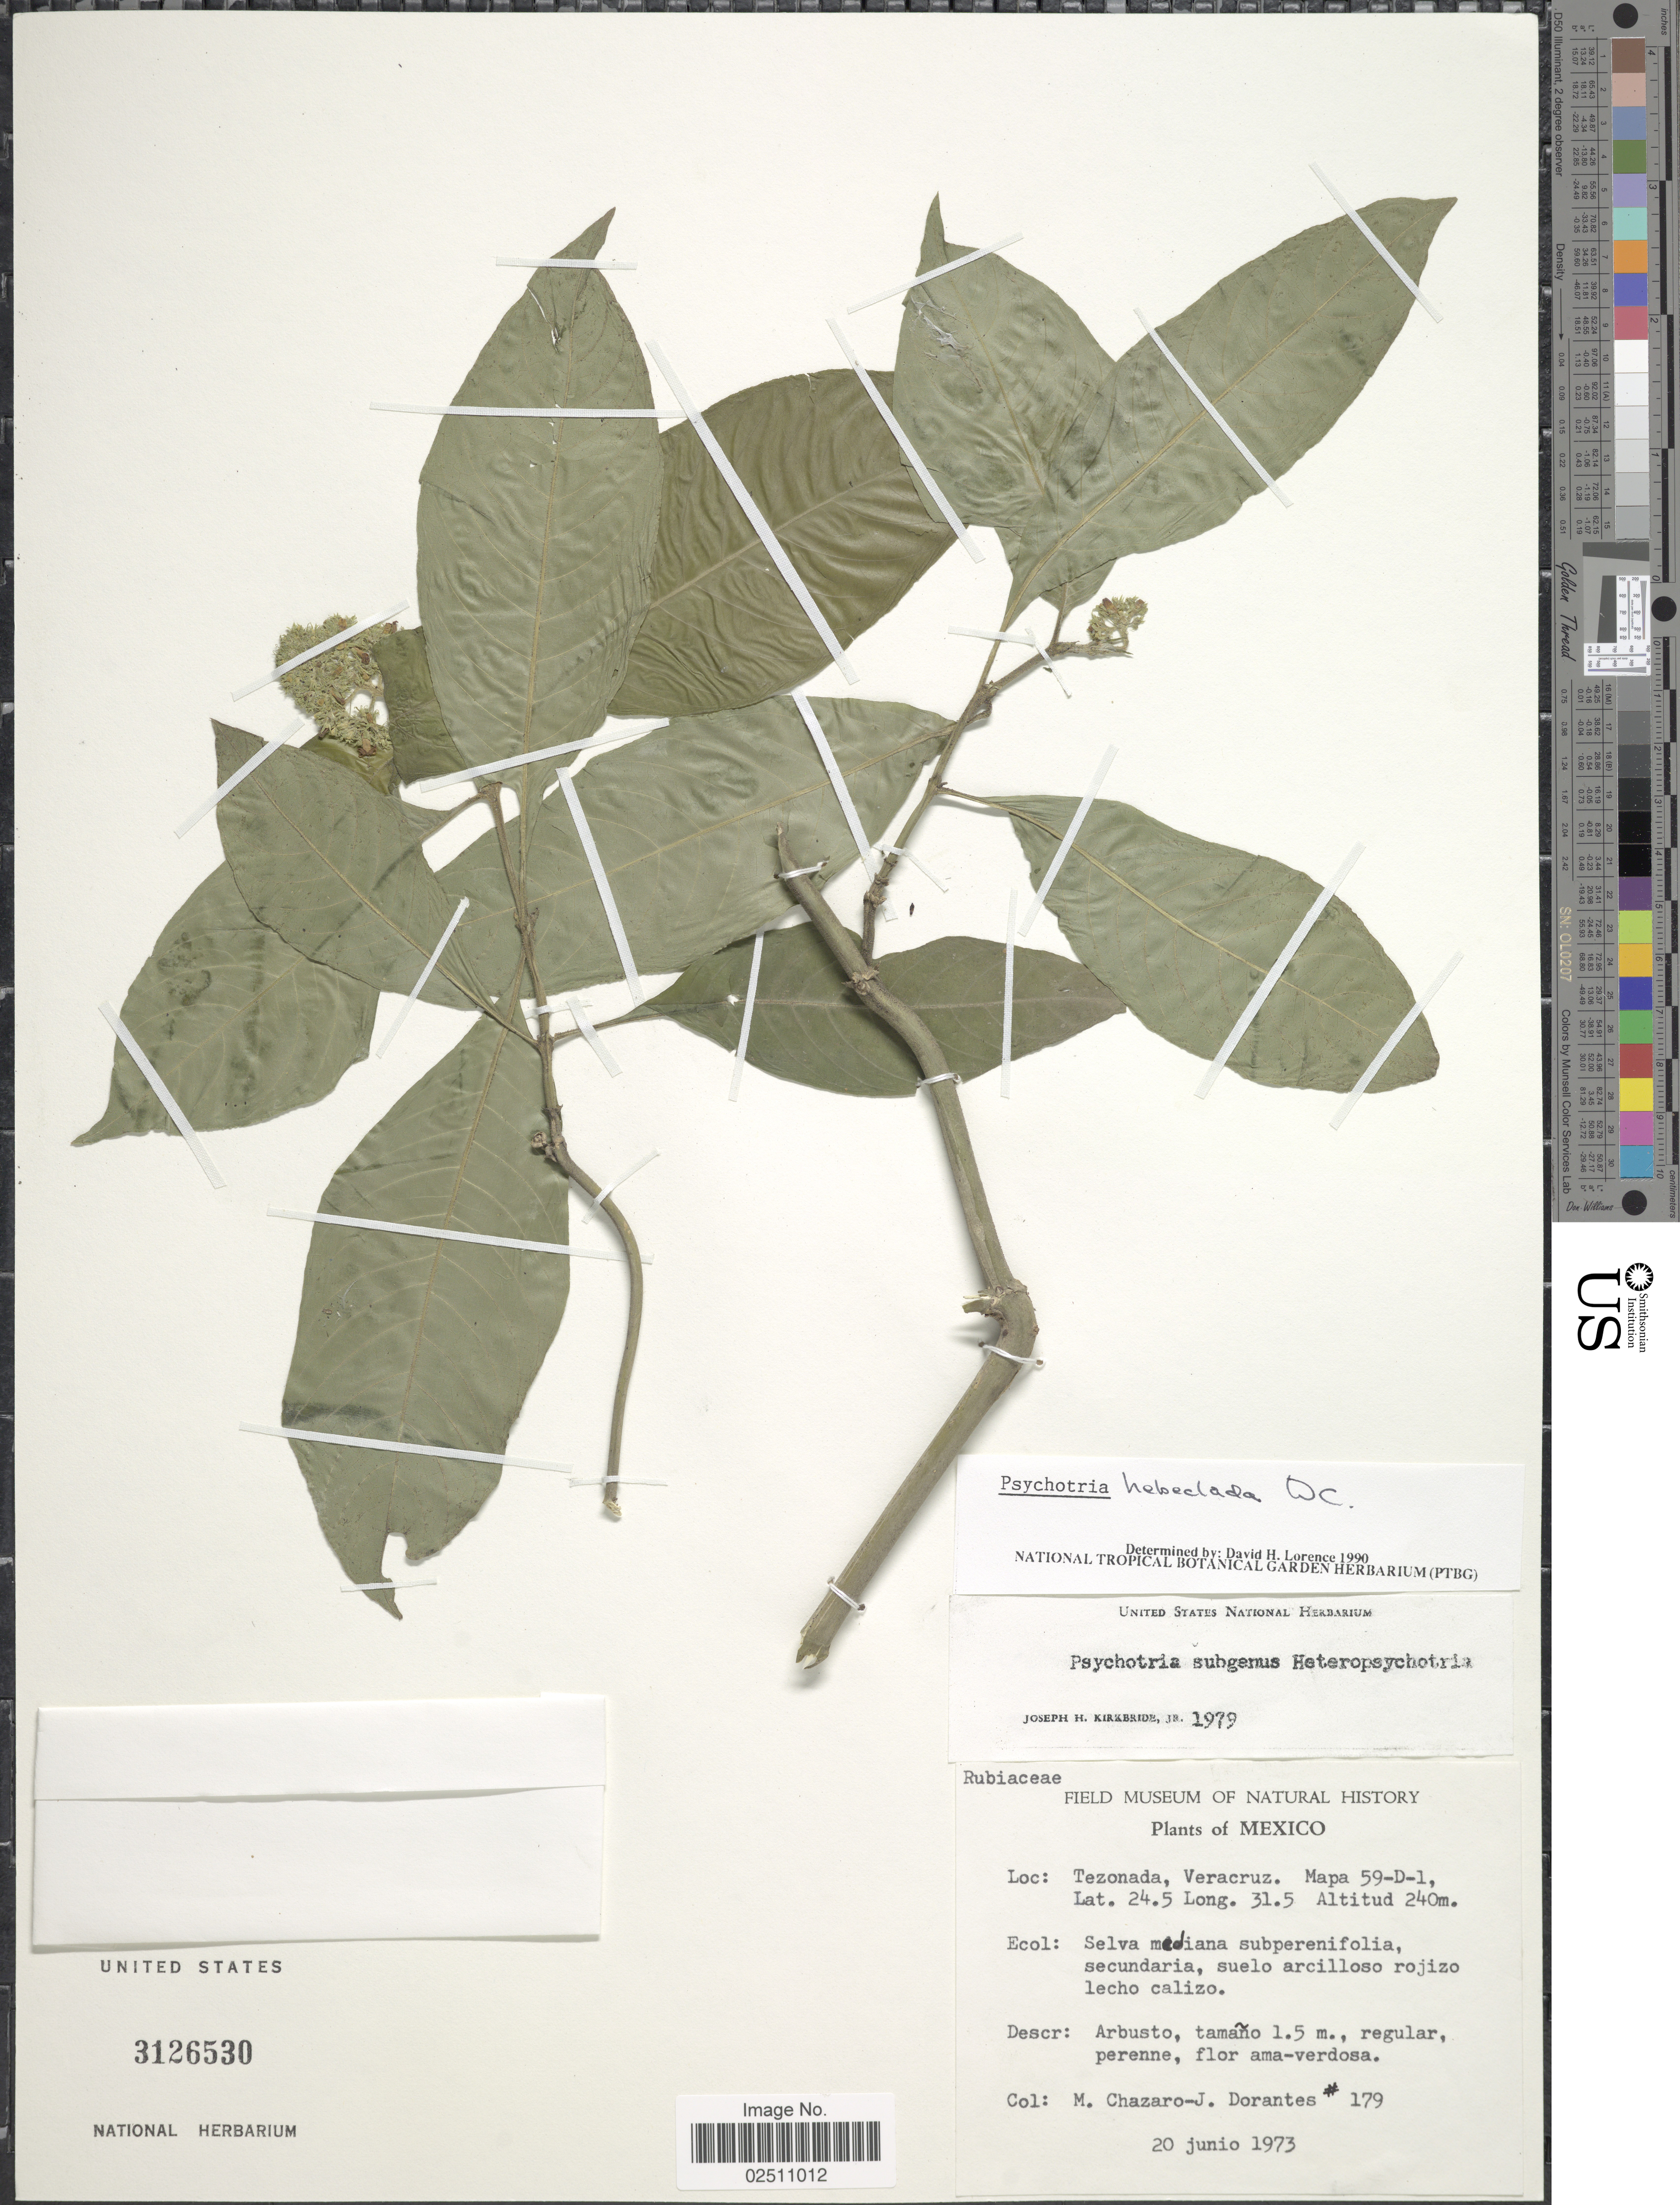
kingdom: Plantae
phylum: Tracheophyta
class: Magnoliopsida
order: Gentianales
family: Rubiaceae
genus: Psychotria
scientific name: Psychotria hebeclada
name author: DC.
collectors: M. Chazaro & J. Dorantes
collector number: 179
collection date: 1973-06-20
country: Mexico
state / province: Veracruz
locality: Tezonada, Veracruz, Mapa 59-D-1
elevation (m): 240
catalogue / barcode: US 3126530